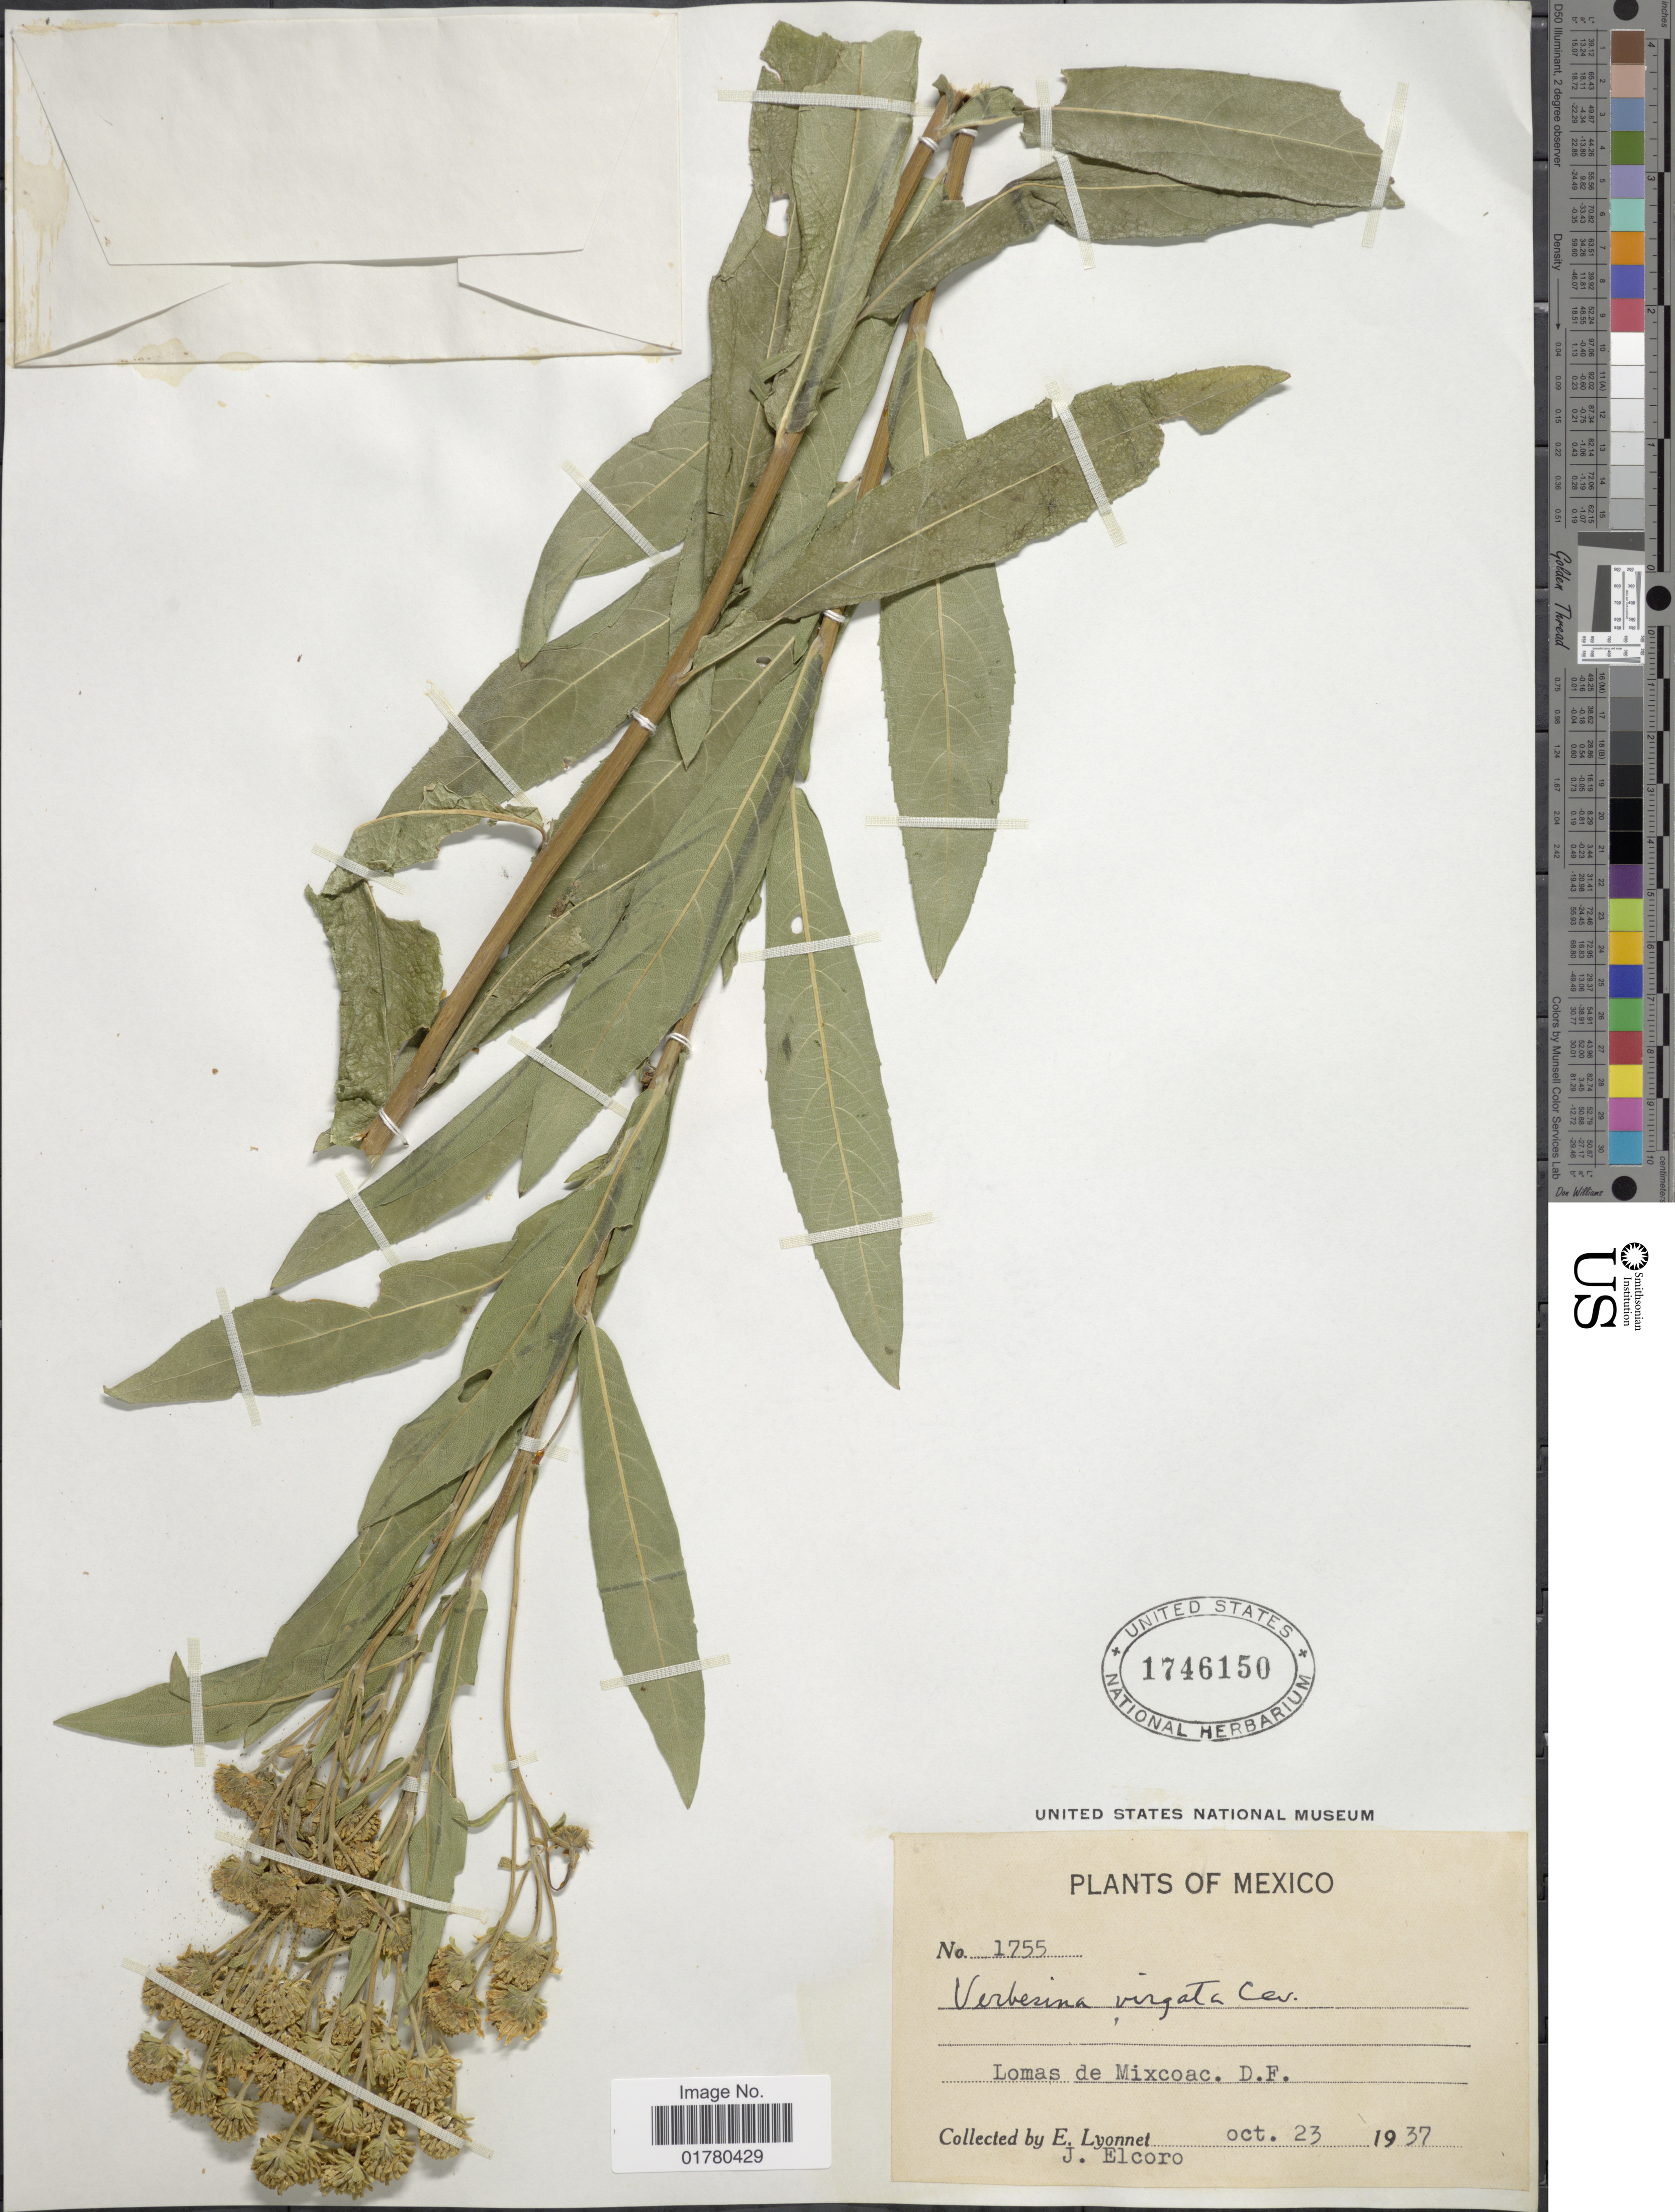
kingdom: Plantae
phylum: Tracheophyta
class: Magnoliopsida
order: Asterales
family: Asteraceae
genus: Verbesina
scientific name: Verbesina virgata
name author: Cav.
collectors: E. Lyonnet & J. Elcoro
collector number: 1755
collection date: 1937-10-23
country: Mexico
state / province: Distrito Federal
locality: Lomas de Mixcoac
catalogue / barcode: US 1746150